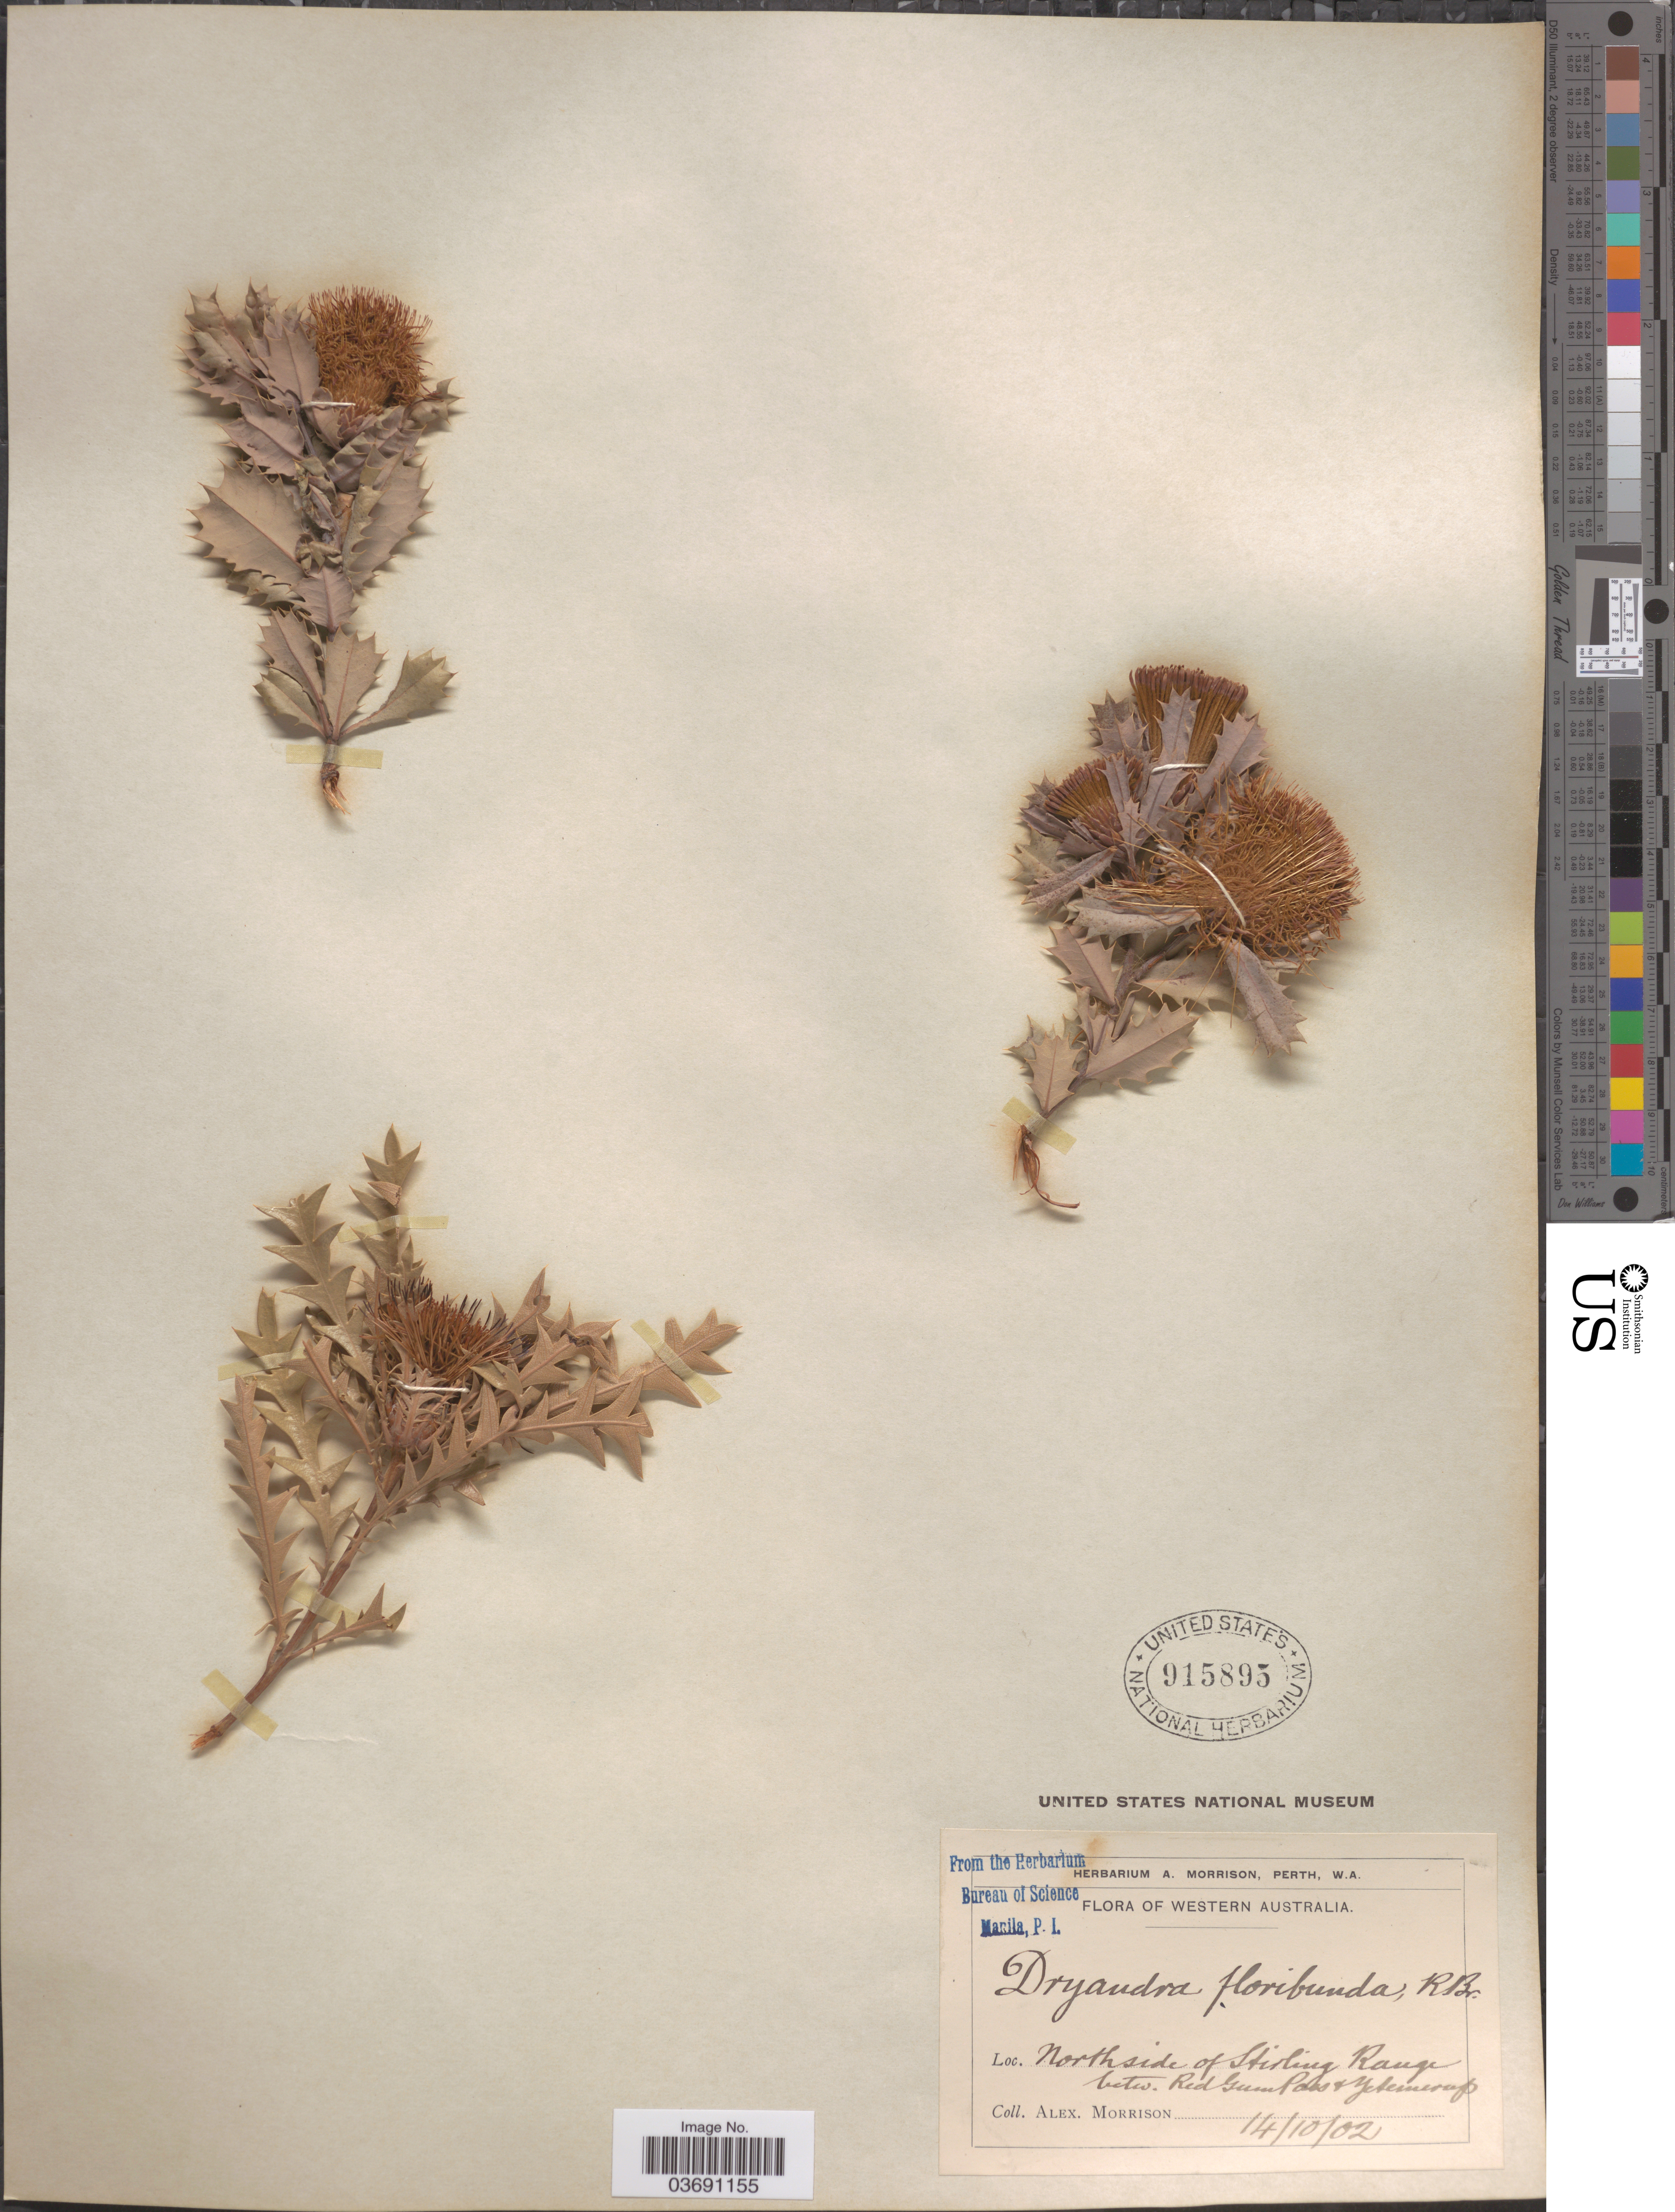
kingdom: Plantae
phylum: Tracheophyta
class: Magnoliopsida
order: Proteales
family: Proteaceae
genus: Dryandra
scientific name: Dryandra floribunda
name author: R. Br.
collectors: A. Morrison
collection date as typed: Transcribed d/m/y: 14/10/2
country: Australia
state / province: Western Australia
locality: Northside of Stirling Range betw. Red Gum Pass & Yetemerup.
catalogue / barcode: US 915895